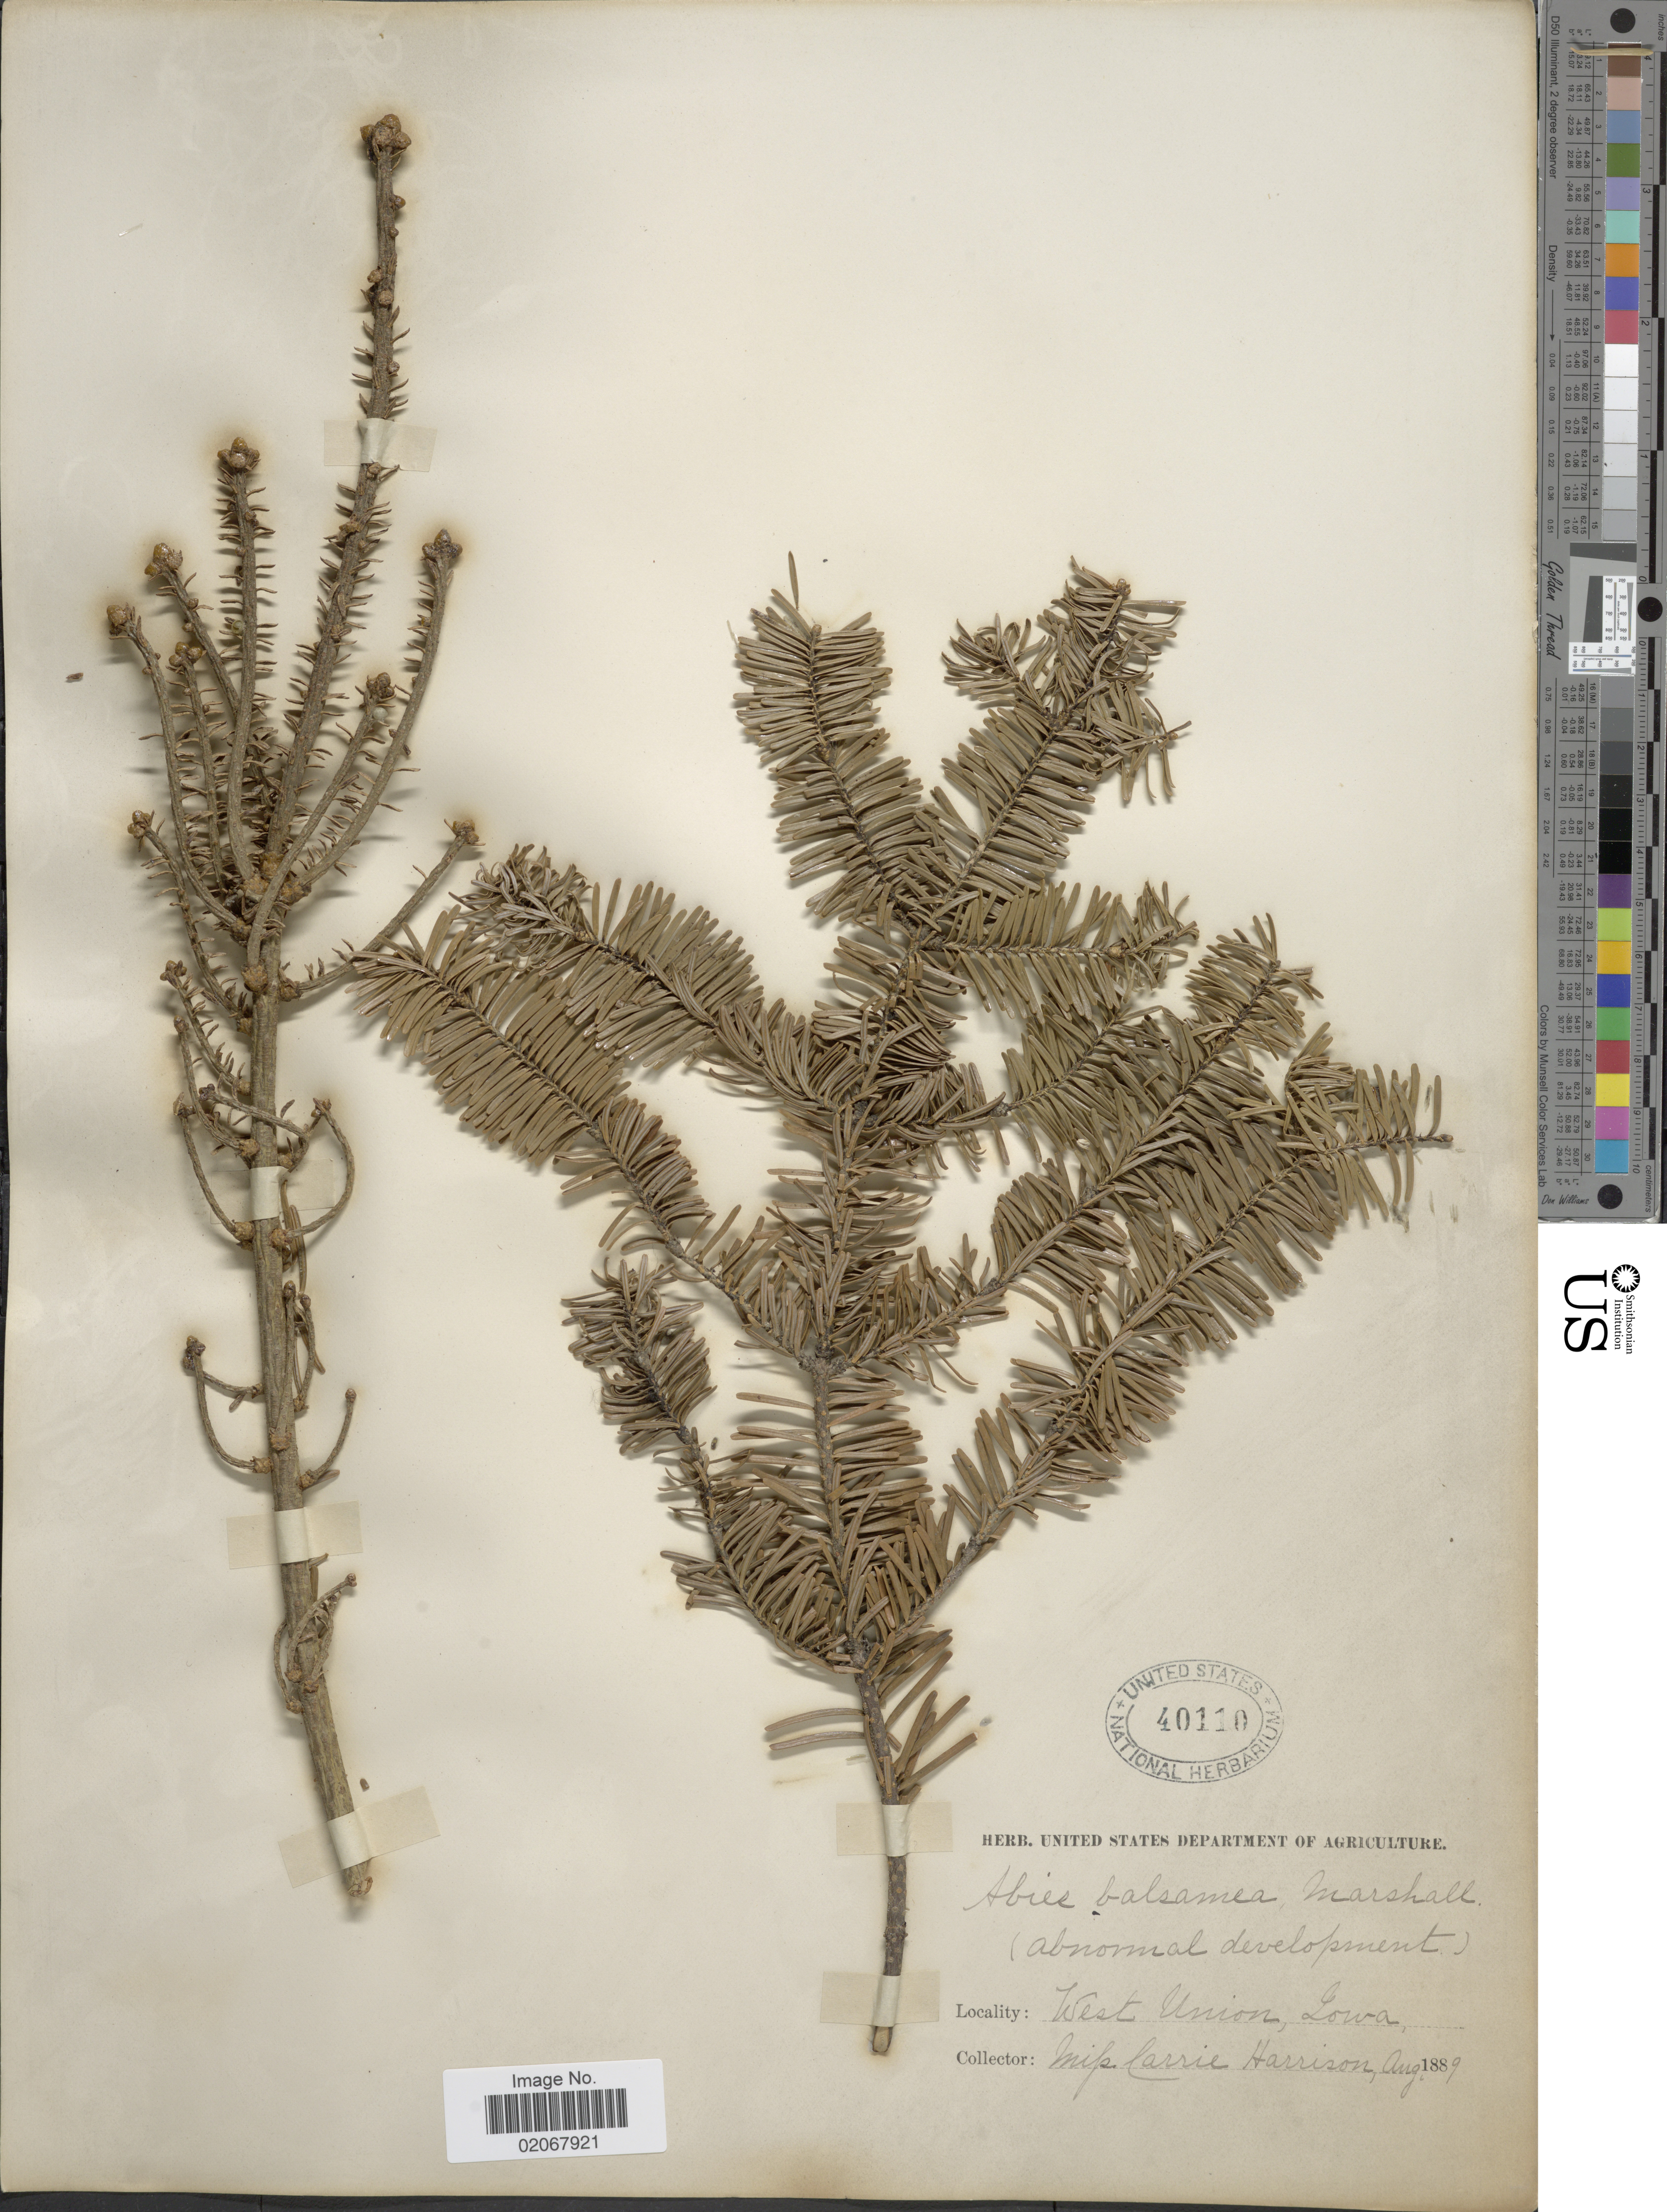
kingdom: Plantae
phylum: Tracheophyta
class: Pinopsida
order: Pinales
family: Pinaceae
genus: Abies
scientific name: Abies balsamea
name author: (L.) Mill.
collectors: C. Harrison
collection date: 1889-08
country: United States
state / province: Iowa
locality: West Union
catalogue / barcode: US 40110